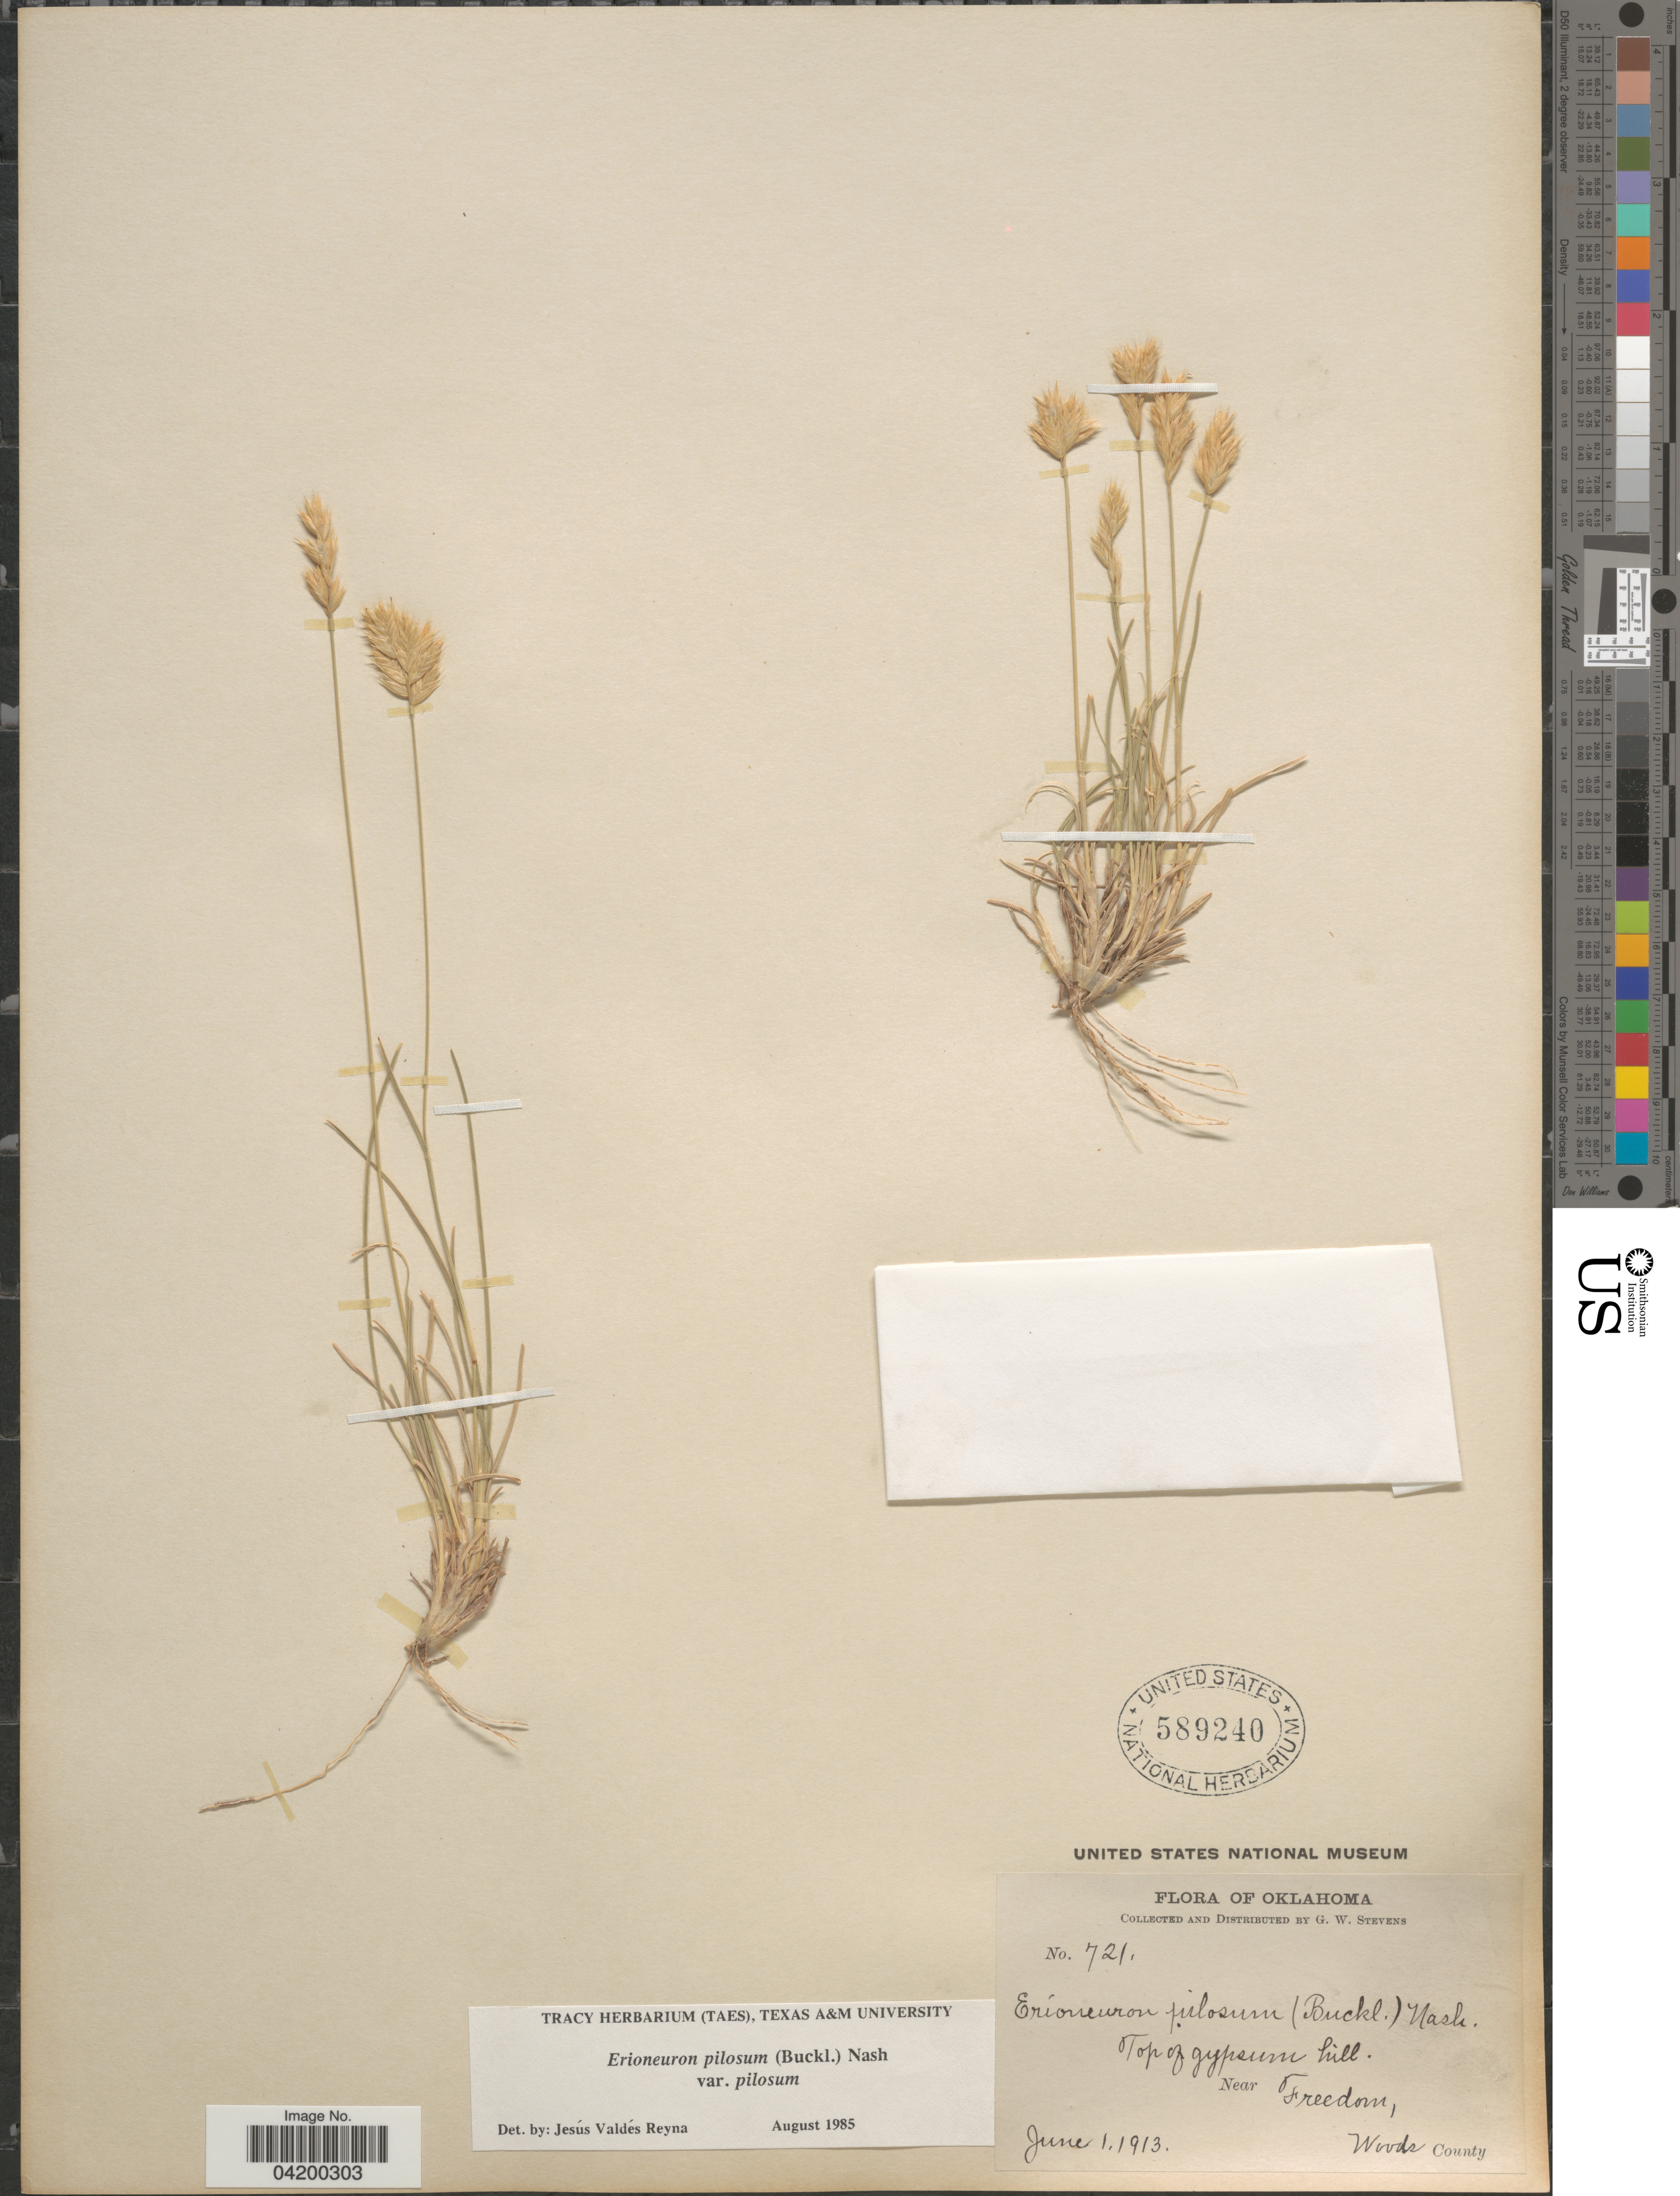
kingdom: Plantae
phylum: Tracheophyta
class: Liliopsida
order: Poales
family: Poaceae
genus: Erioneuron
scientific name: Erioneuron pilosum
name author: (Buckley) Nash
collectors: G. W. Stevens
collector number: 721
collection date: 1913-06-01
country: United States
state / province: Oklahoma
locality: Top of gypsum hill. Near Freedom, Woods County.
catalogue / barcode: US 589240